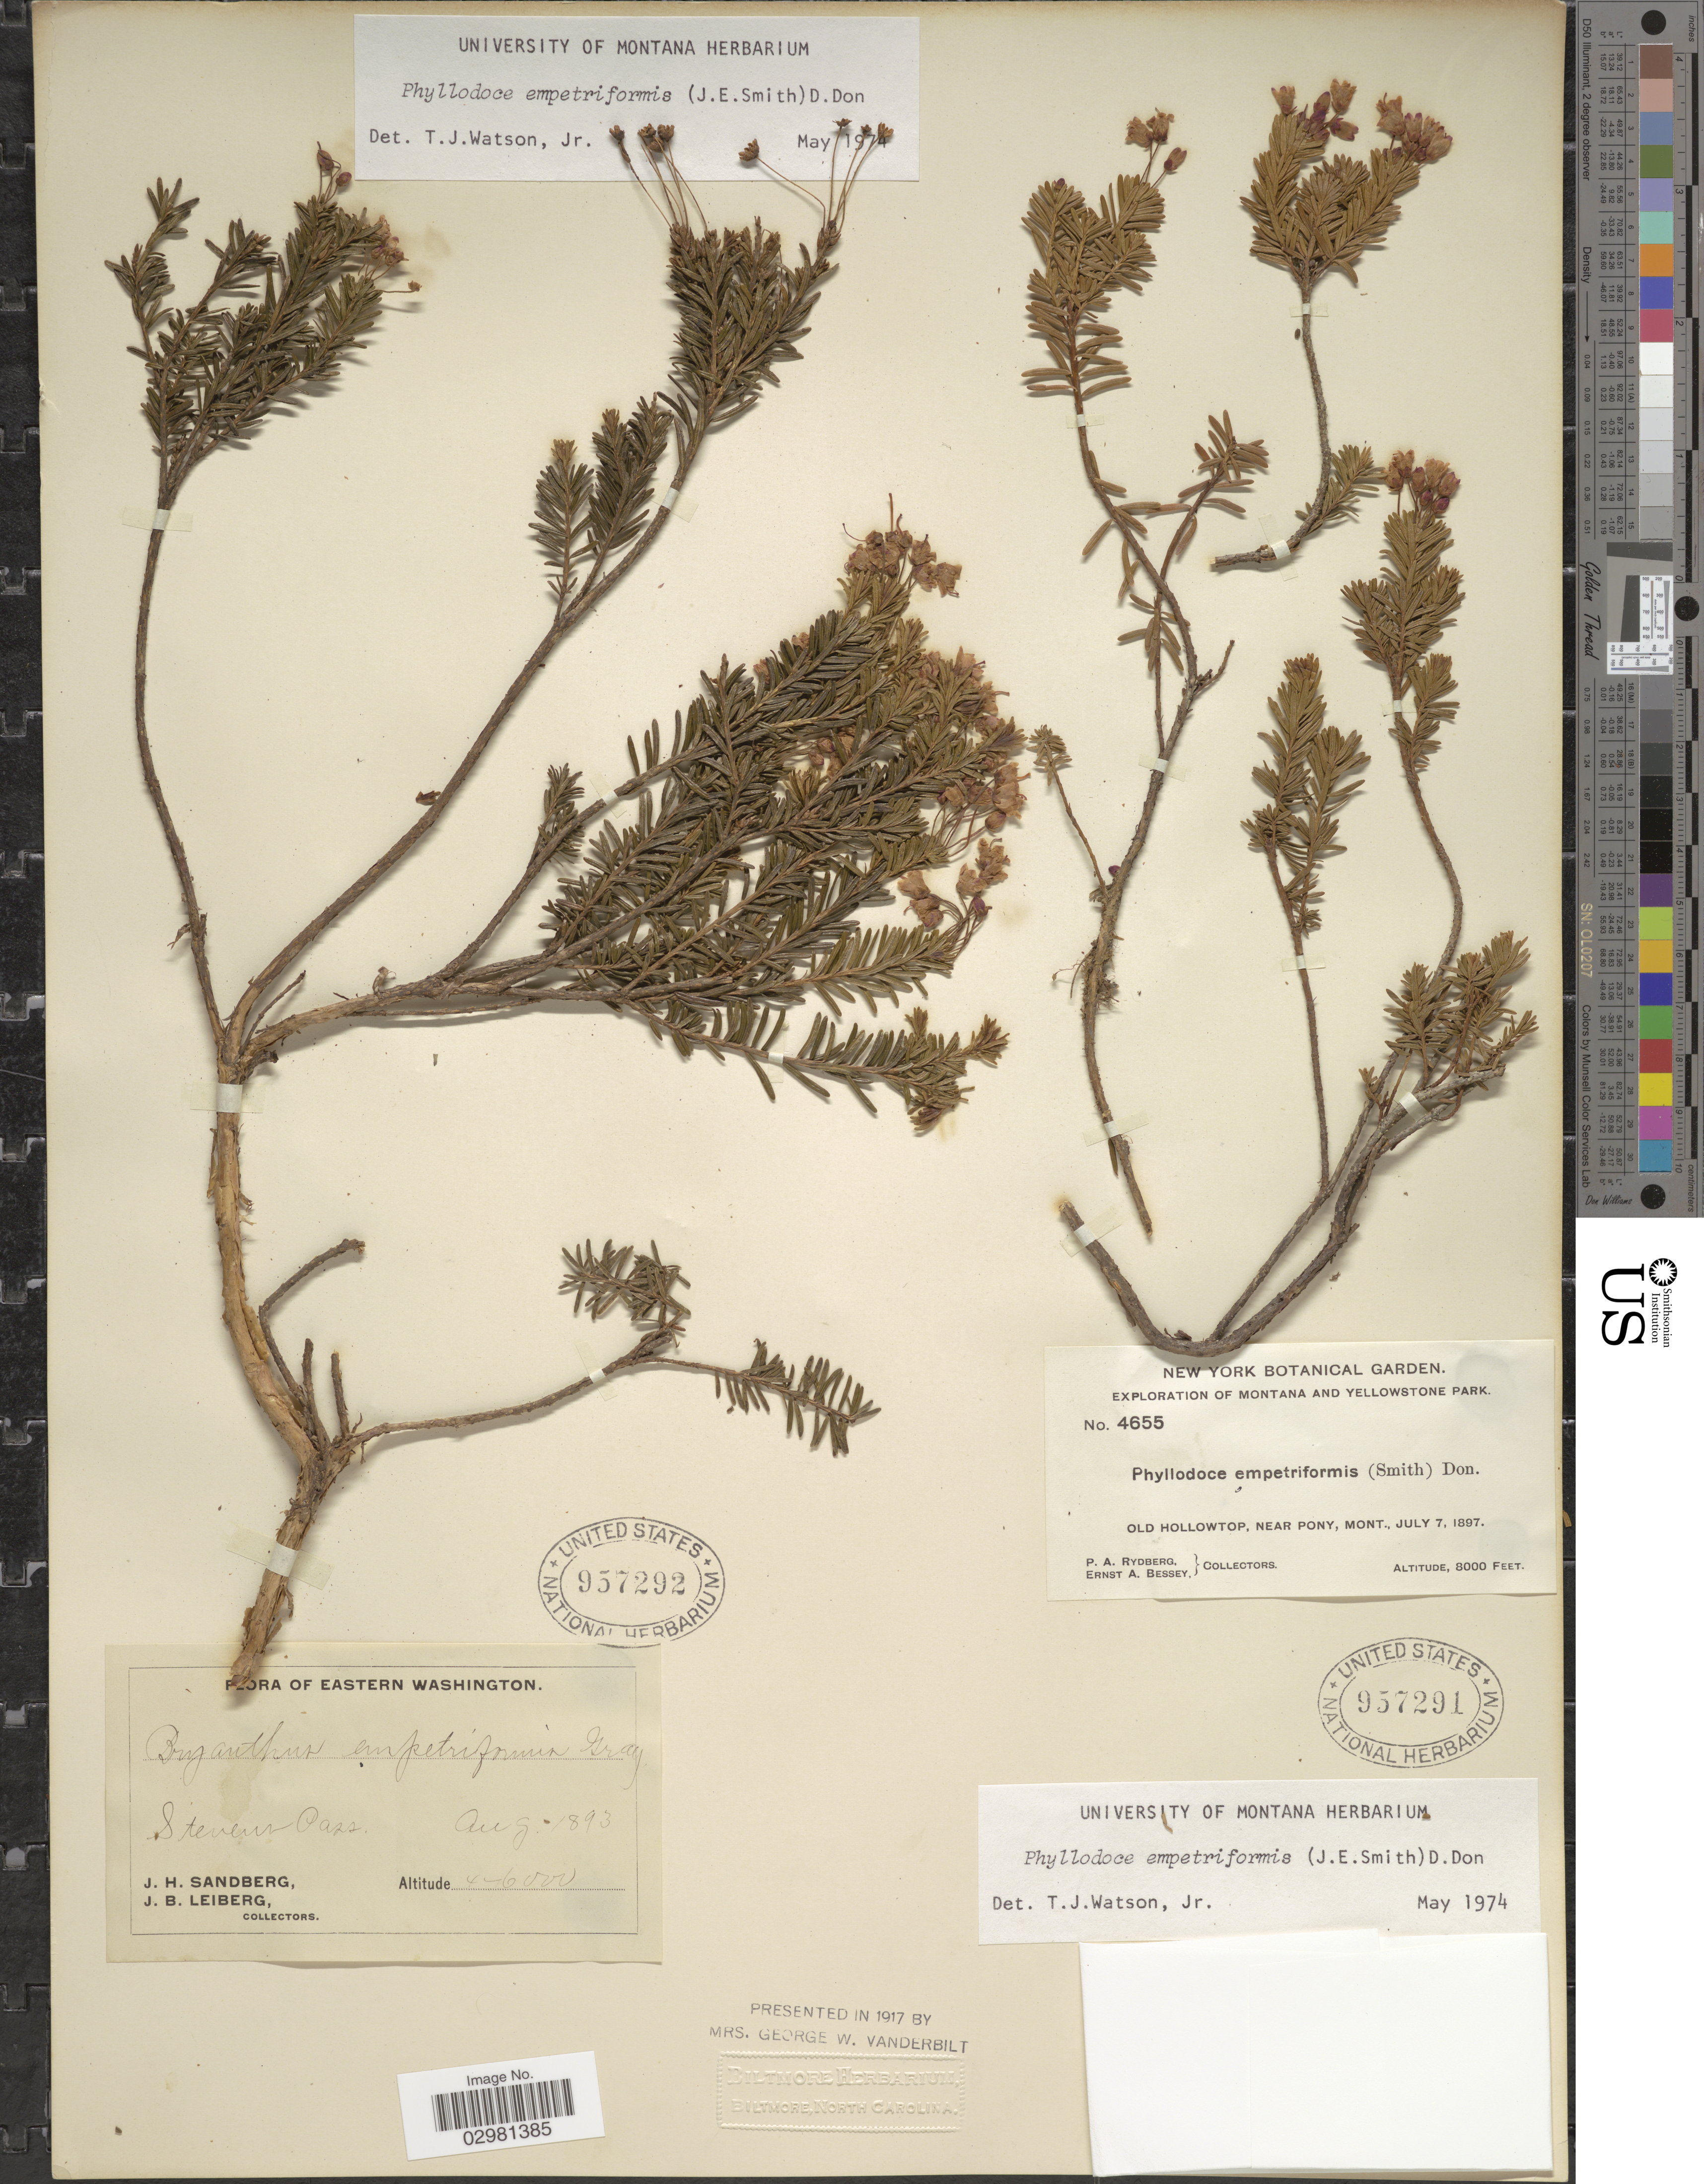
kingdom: Plantae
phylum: Tracheophyta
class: Magnoliopsida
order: Ericales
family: Ericaceae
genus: Phyllodoce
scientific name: Phyllodoce empetiformis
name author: (Small) D. Don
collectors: P. A. Rydberg & E. A. Bessey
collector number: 4655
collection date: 1897-07-07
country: United States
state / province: Montana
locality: Montana and Yellowstone Park, Old Hollowtop, near Pony, Mont.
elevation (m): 2438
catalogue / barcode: US 957291-2